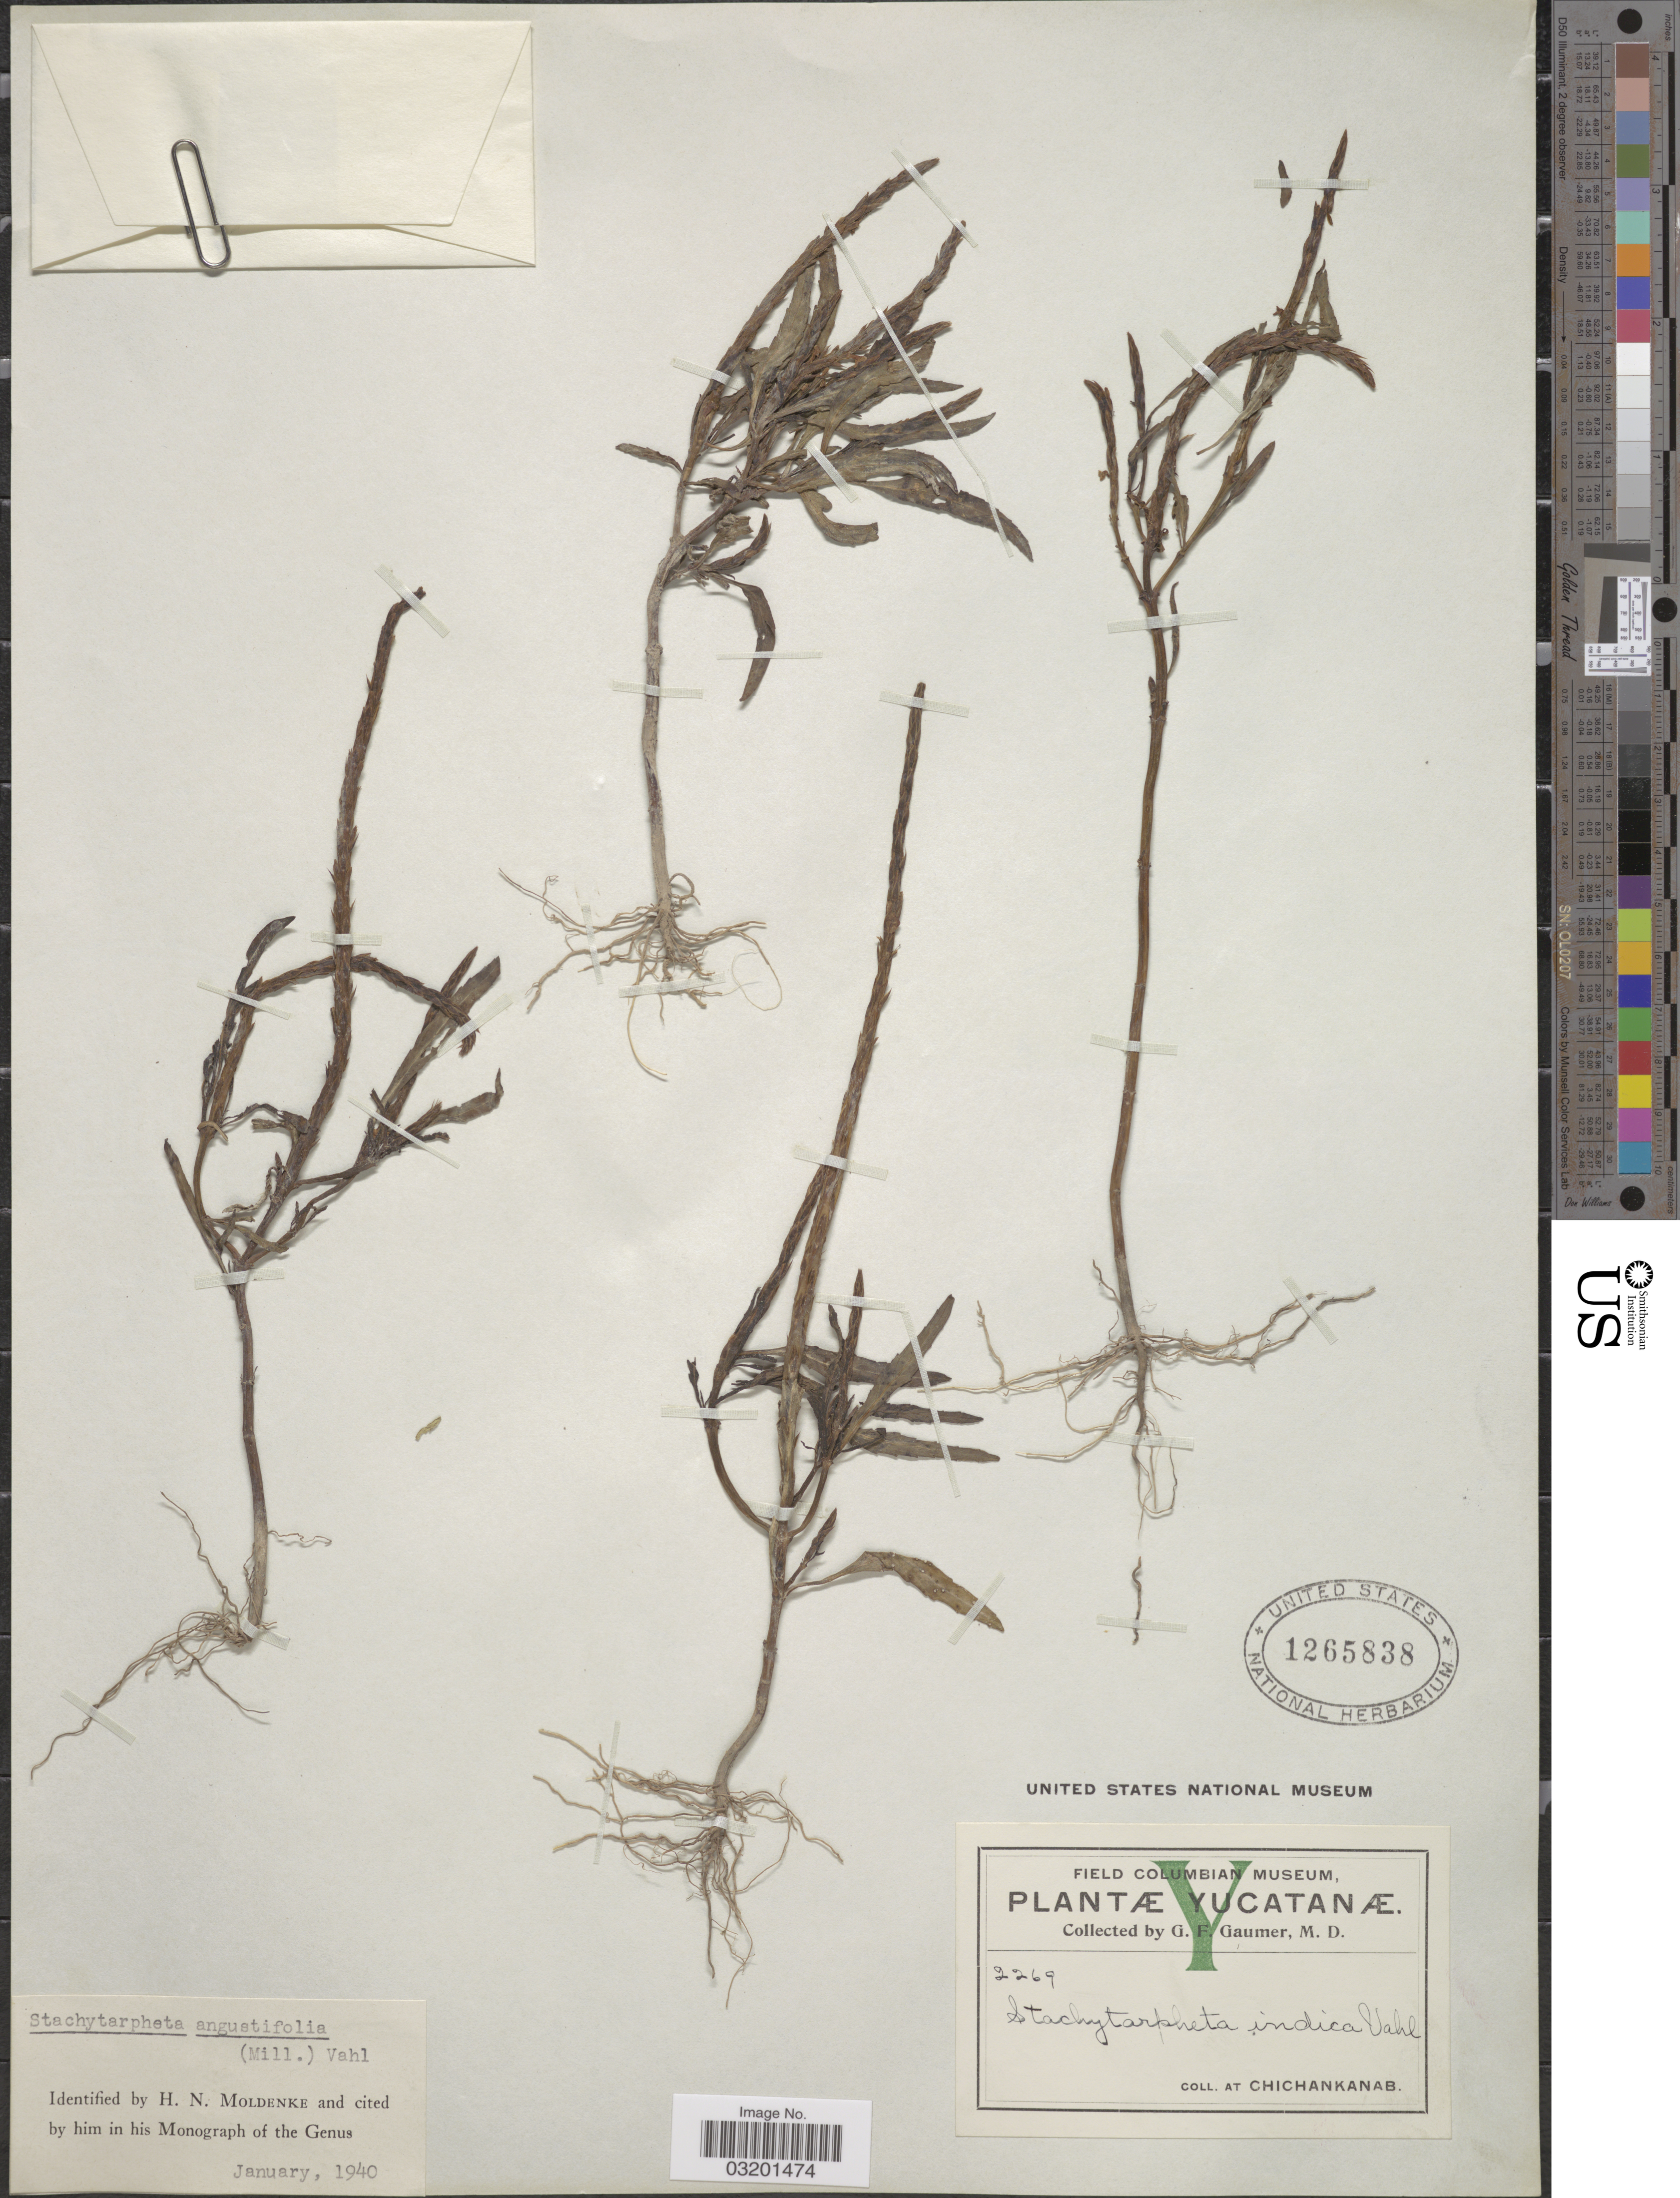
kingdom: Plantae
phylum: Tracheophyta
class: Magnoliopsida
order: Lamiales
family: Verbenaceae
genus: Stachytarpheta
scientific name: Stachytarpheta angustifolia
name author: (Mill.) Vahl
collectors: G. F. Gaumer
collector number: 2269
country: Mexico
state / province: Yucatán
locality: Chichankanab.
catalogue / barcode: US 1265838